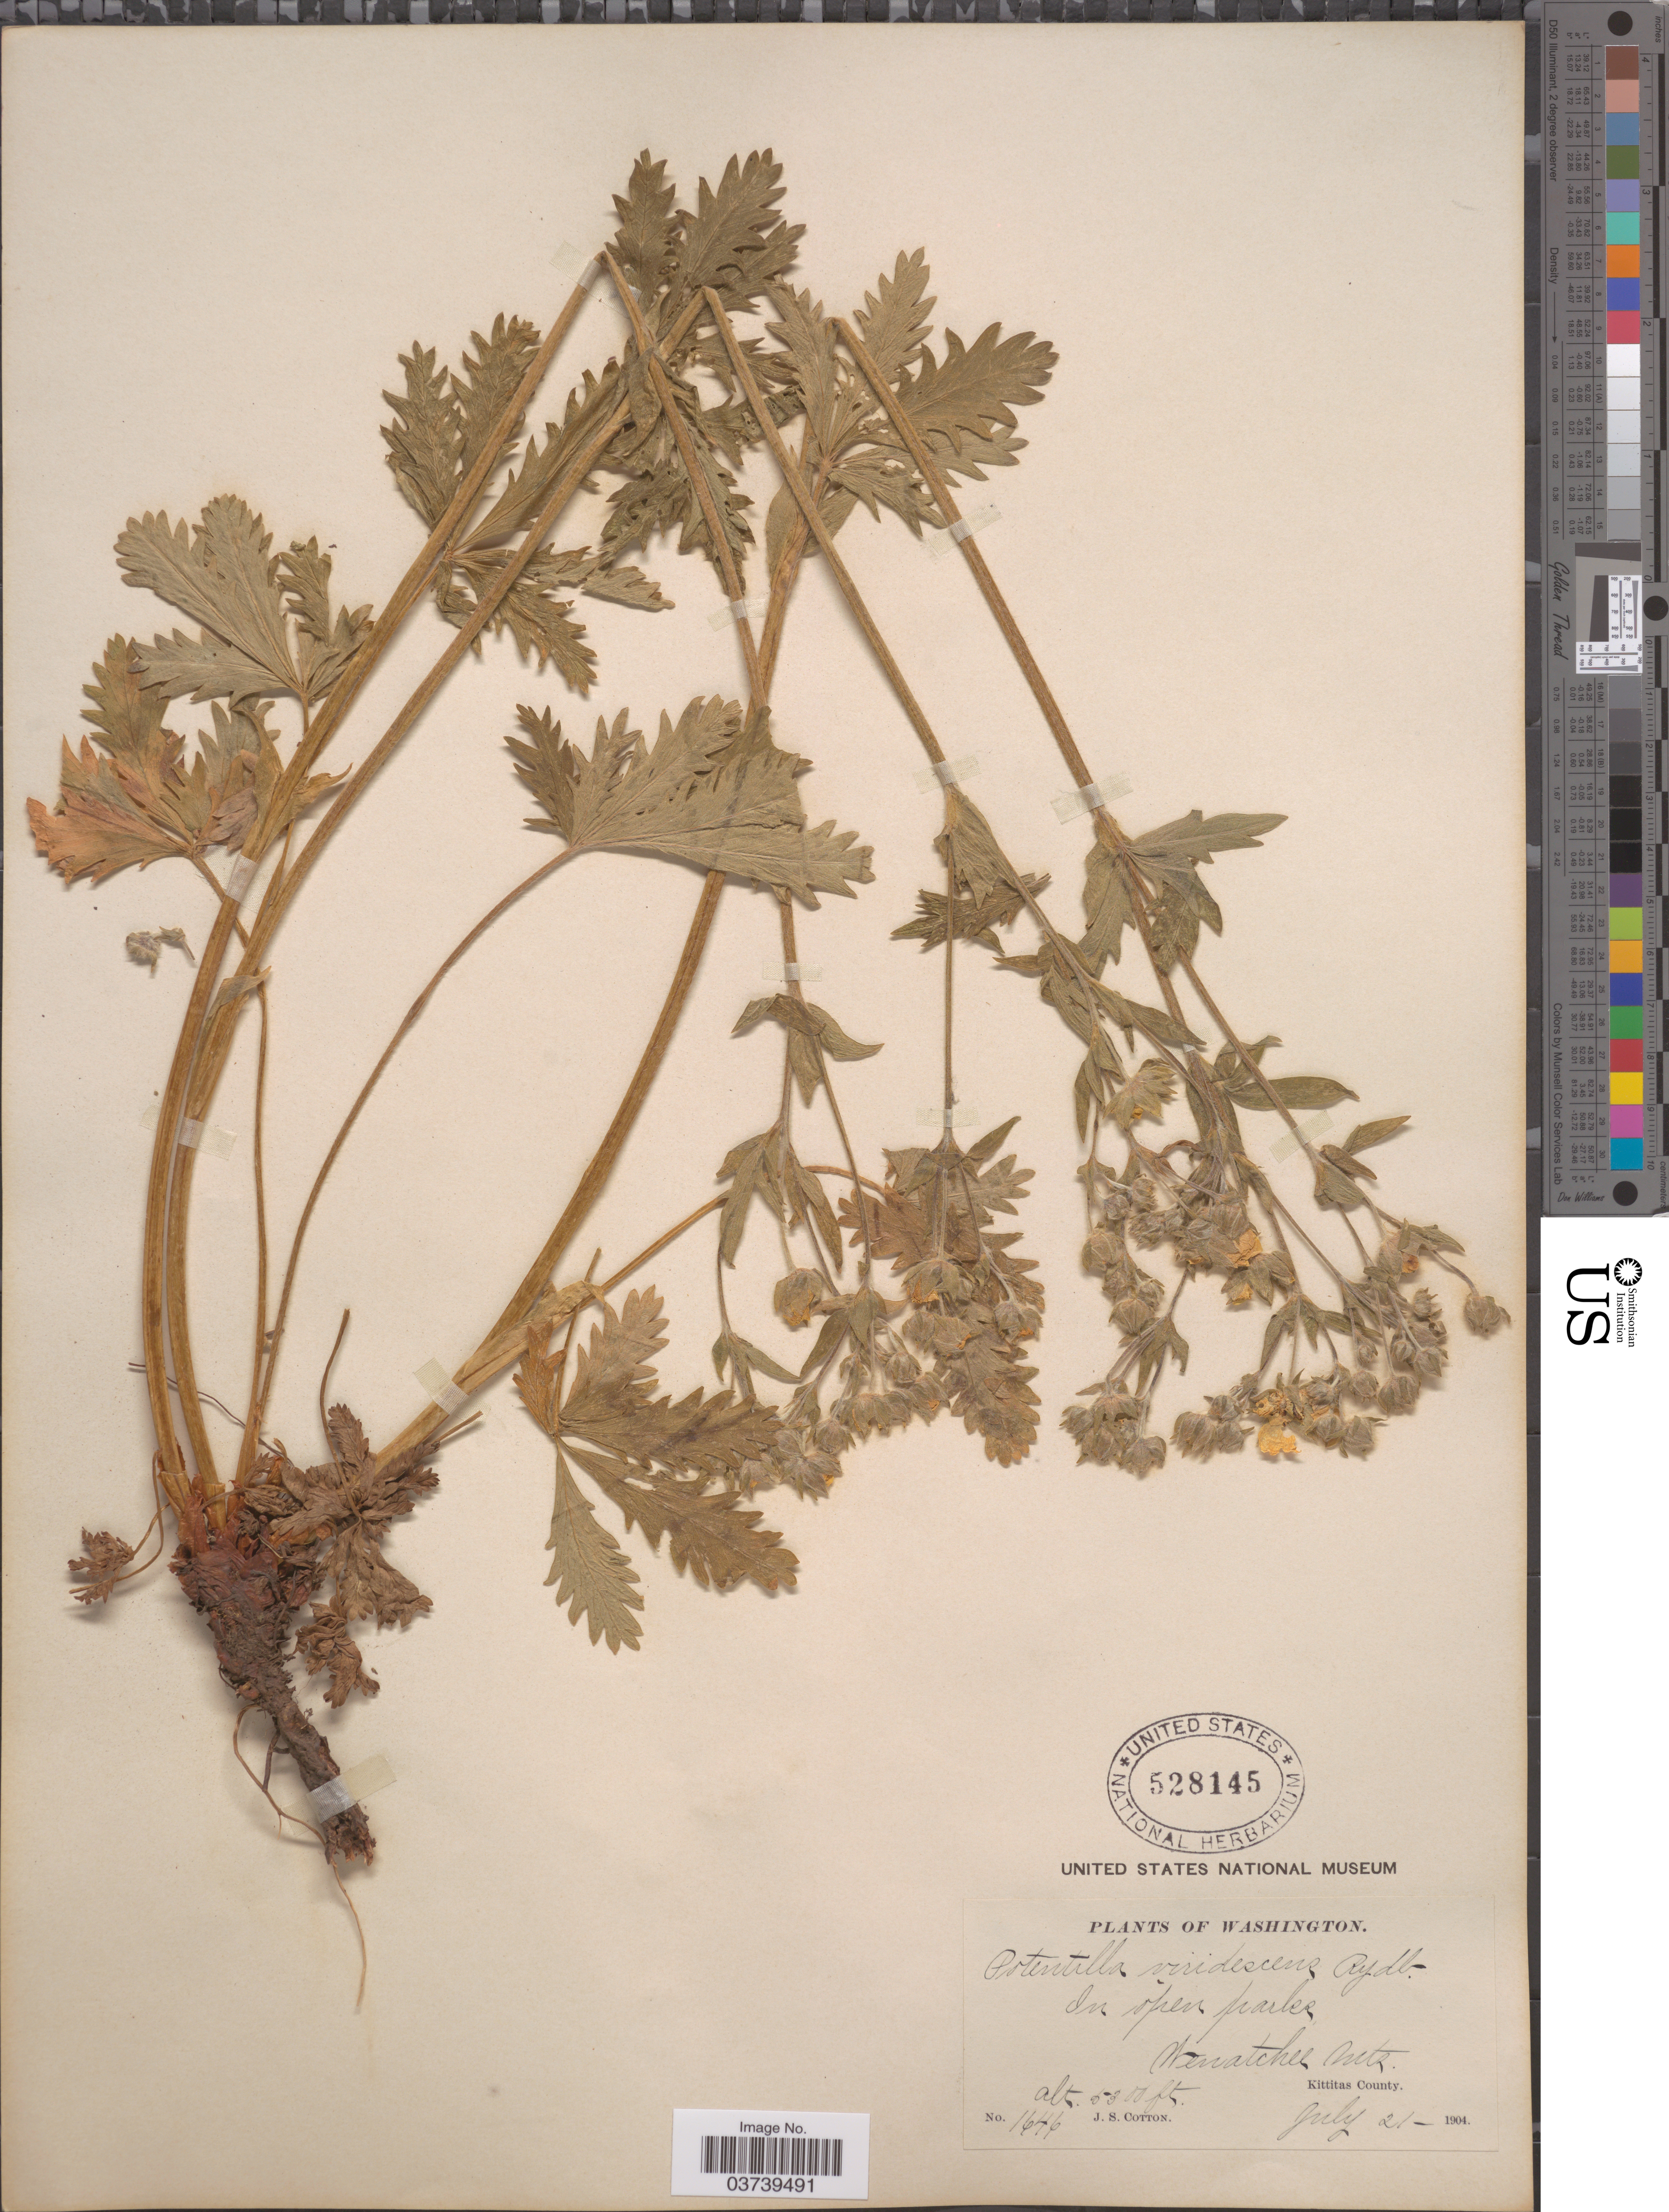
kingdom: Plantae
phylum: Tracheophyta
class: Magnoliopsida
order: Rosales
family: Rosaceae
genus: Potentilla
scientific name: Potentilla gracilis var. fastigiata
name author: (Nutt.) S. Watson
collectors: J. S. Cotton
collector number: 1646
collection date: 1904-07-21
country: United States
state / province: Washington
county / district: Kittitas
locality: In open parks, Wenatchee Mts. Kittitas County.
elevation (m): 1615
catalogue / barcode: US 528145